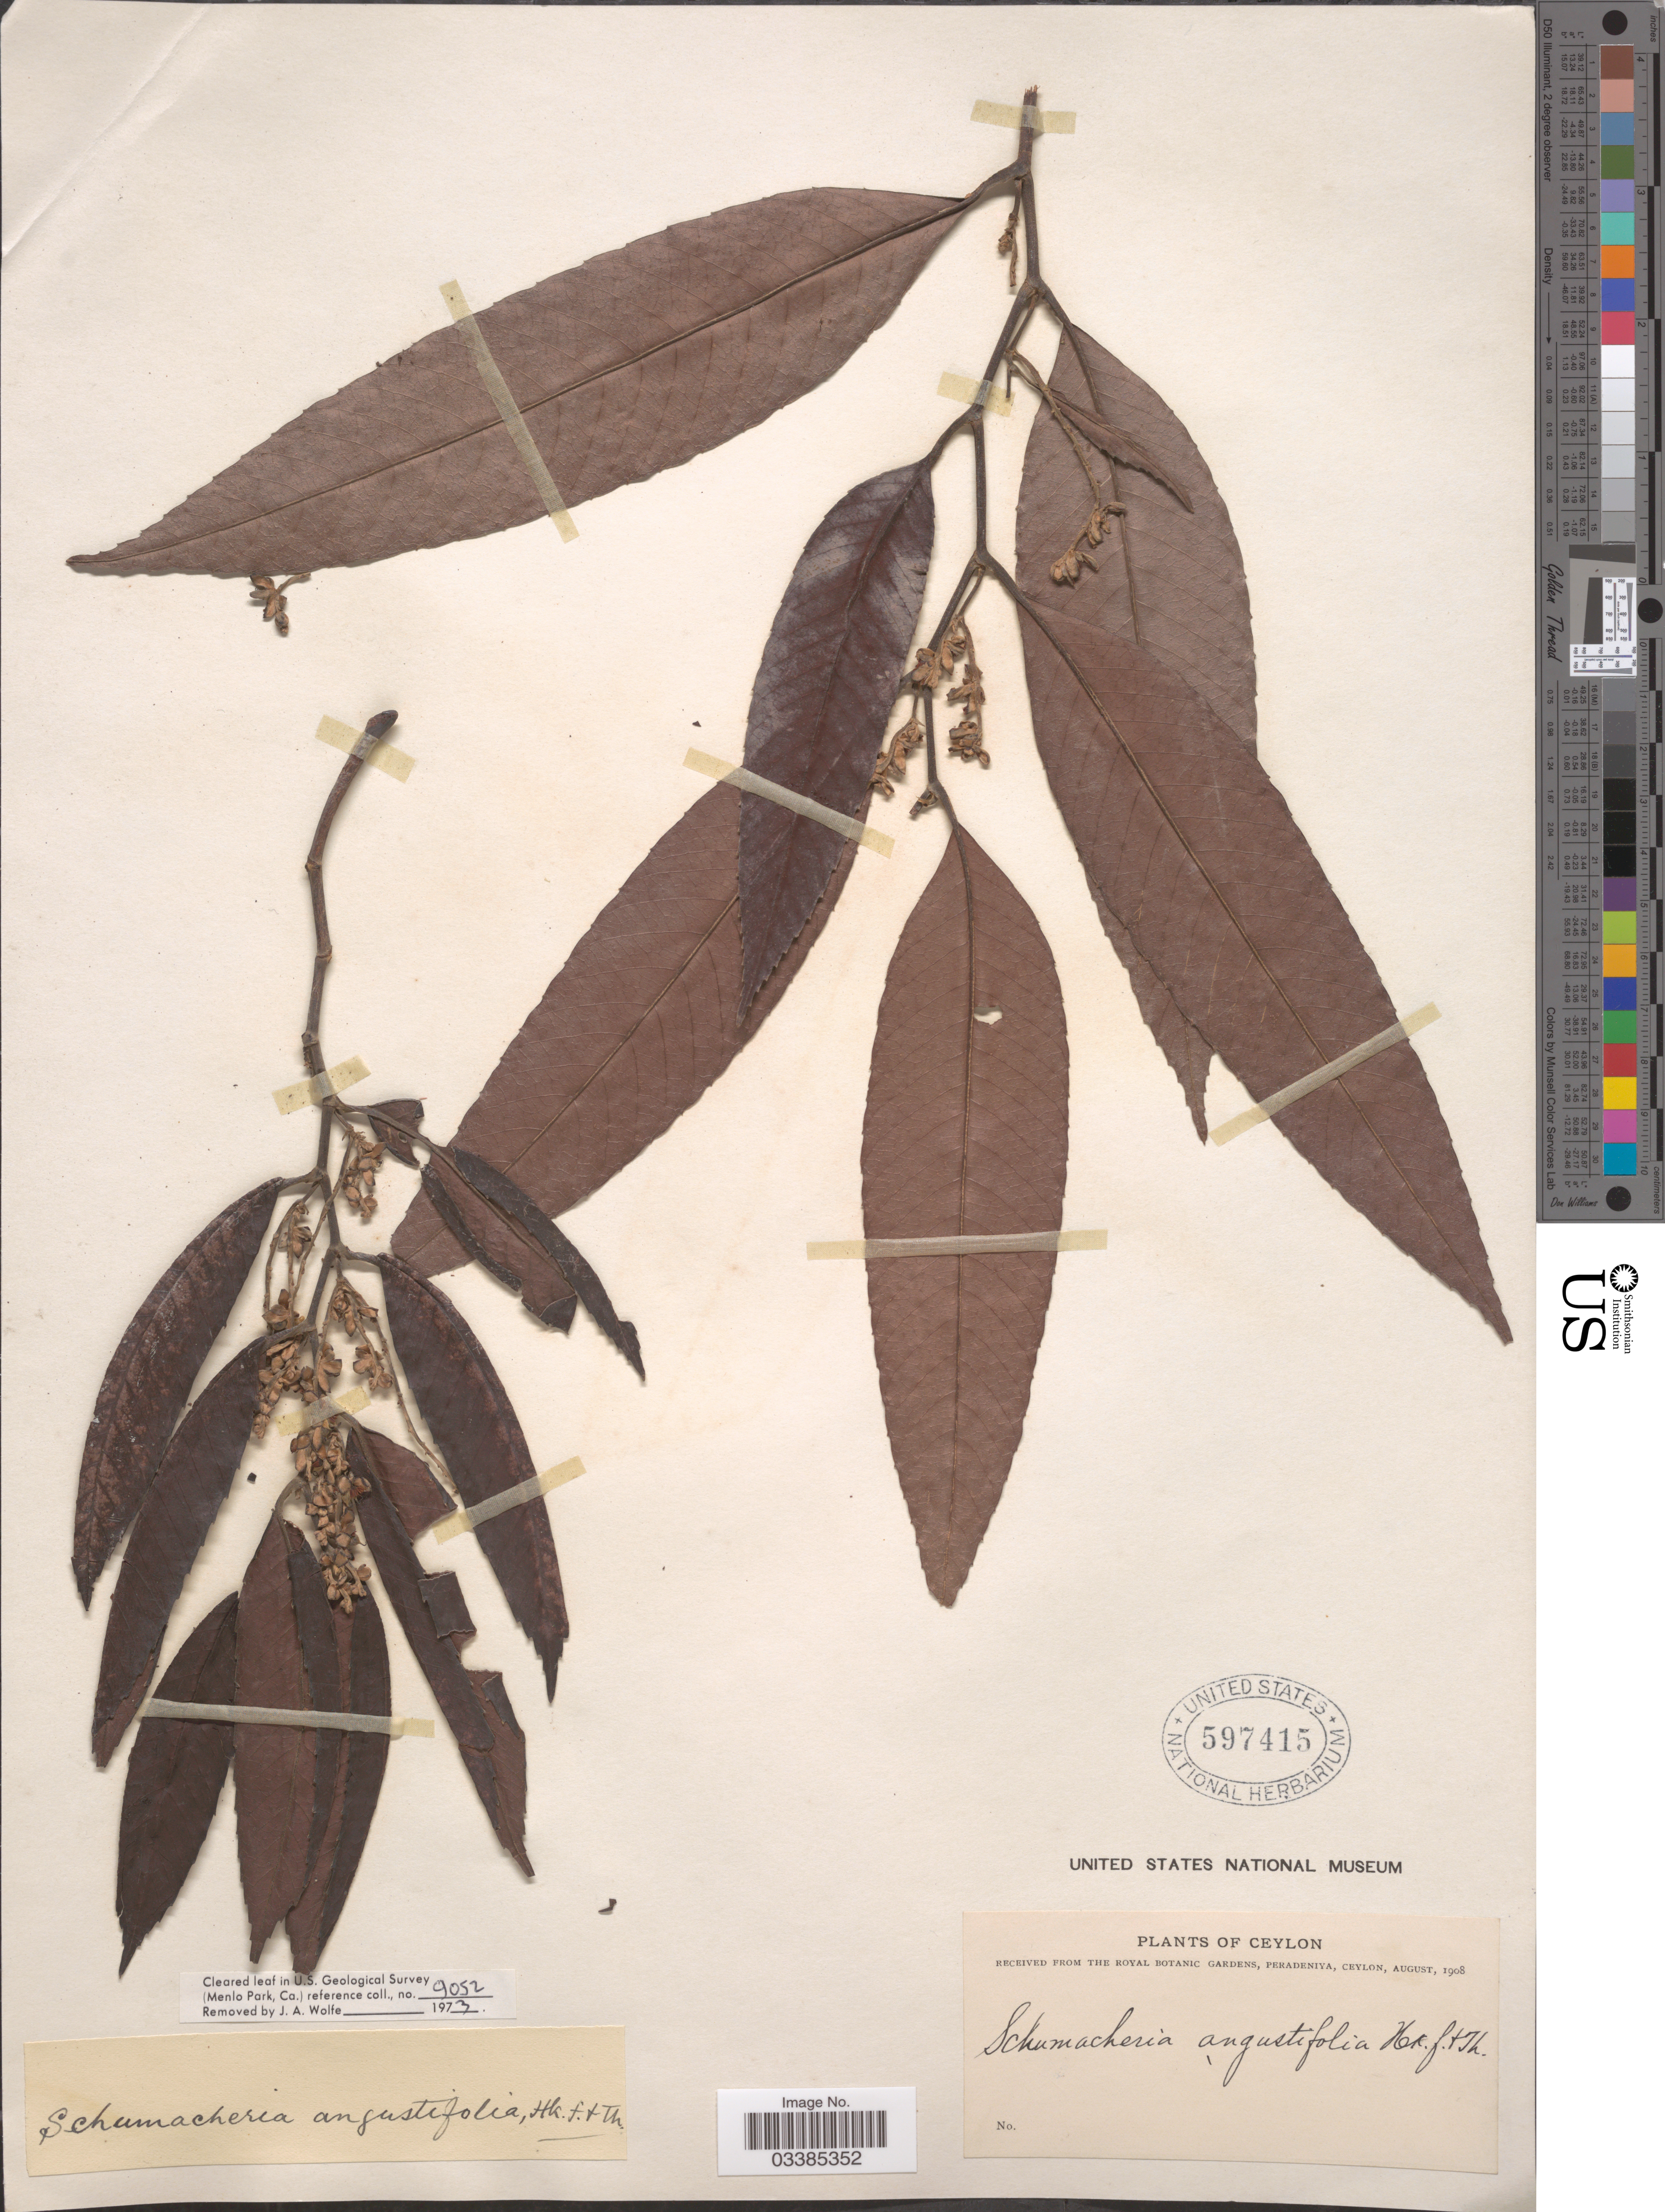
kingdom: Plantae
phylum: Tracheophyta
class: Magnoliopsida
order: Dilleniales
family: Dilleniaceae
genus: Schumacheria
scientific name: Schumacheria angustifolia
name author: Hook. f. & Thomson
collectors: ex herb. Royal Botanic Gardens, Peradeniya, Ceylon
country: Sri Lanka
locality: Ceylon.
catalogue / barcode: US 597415